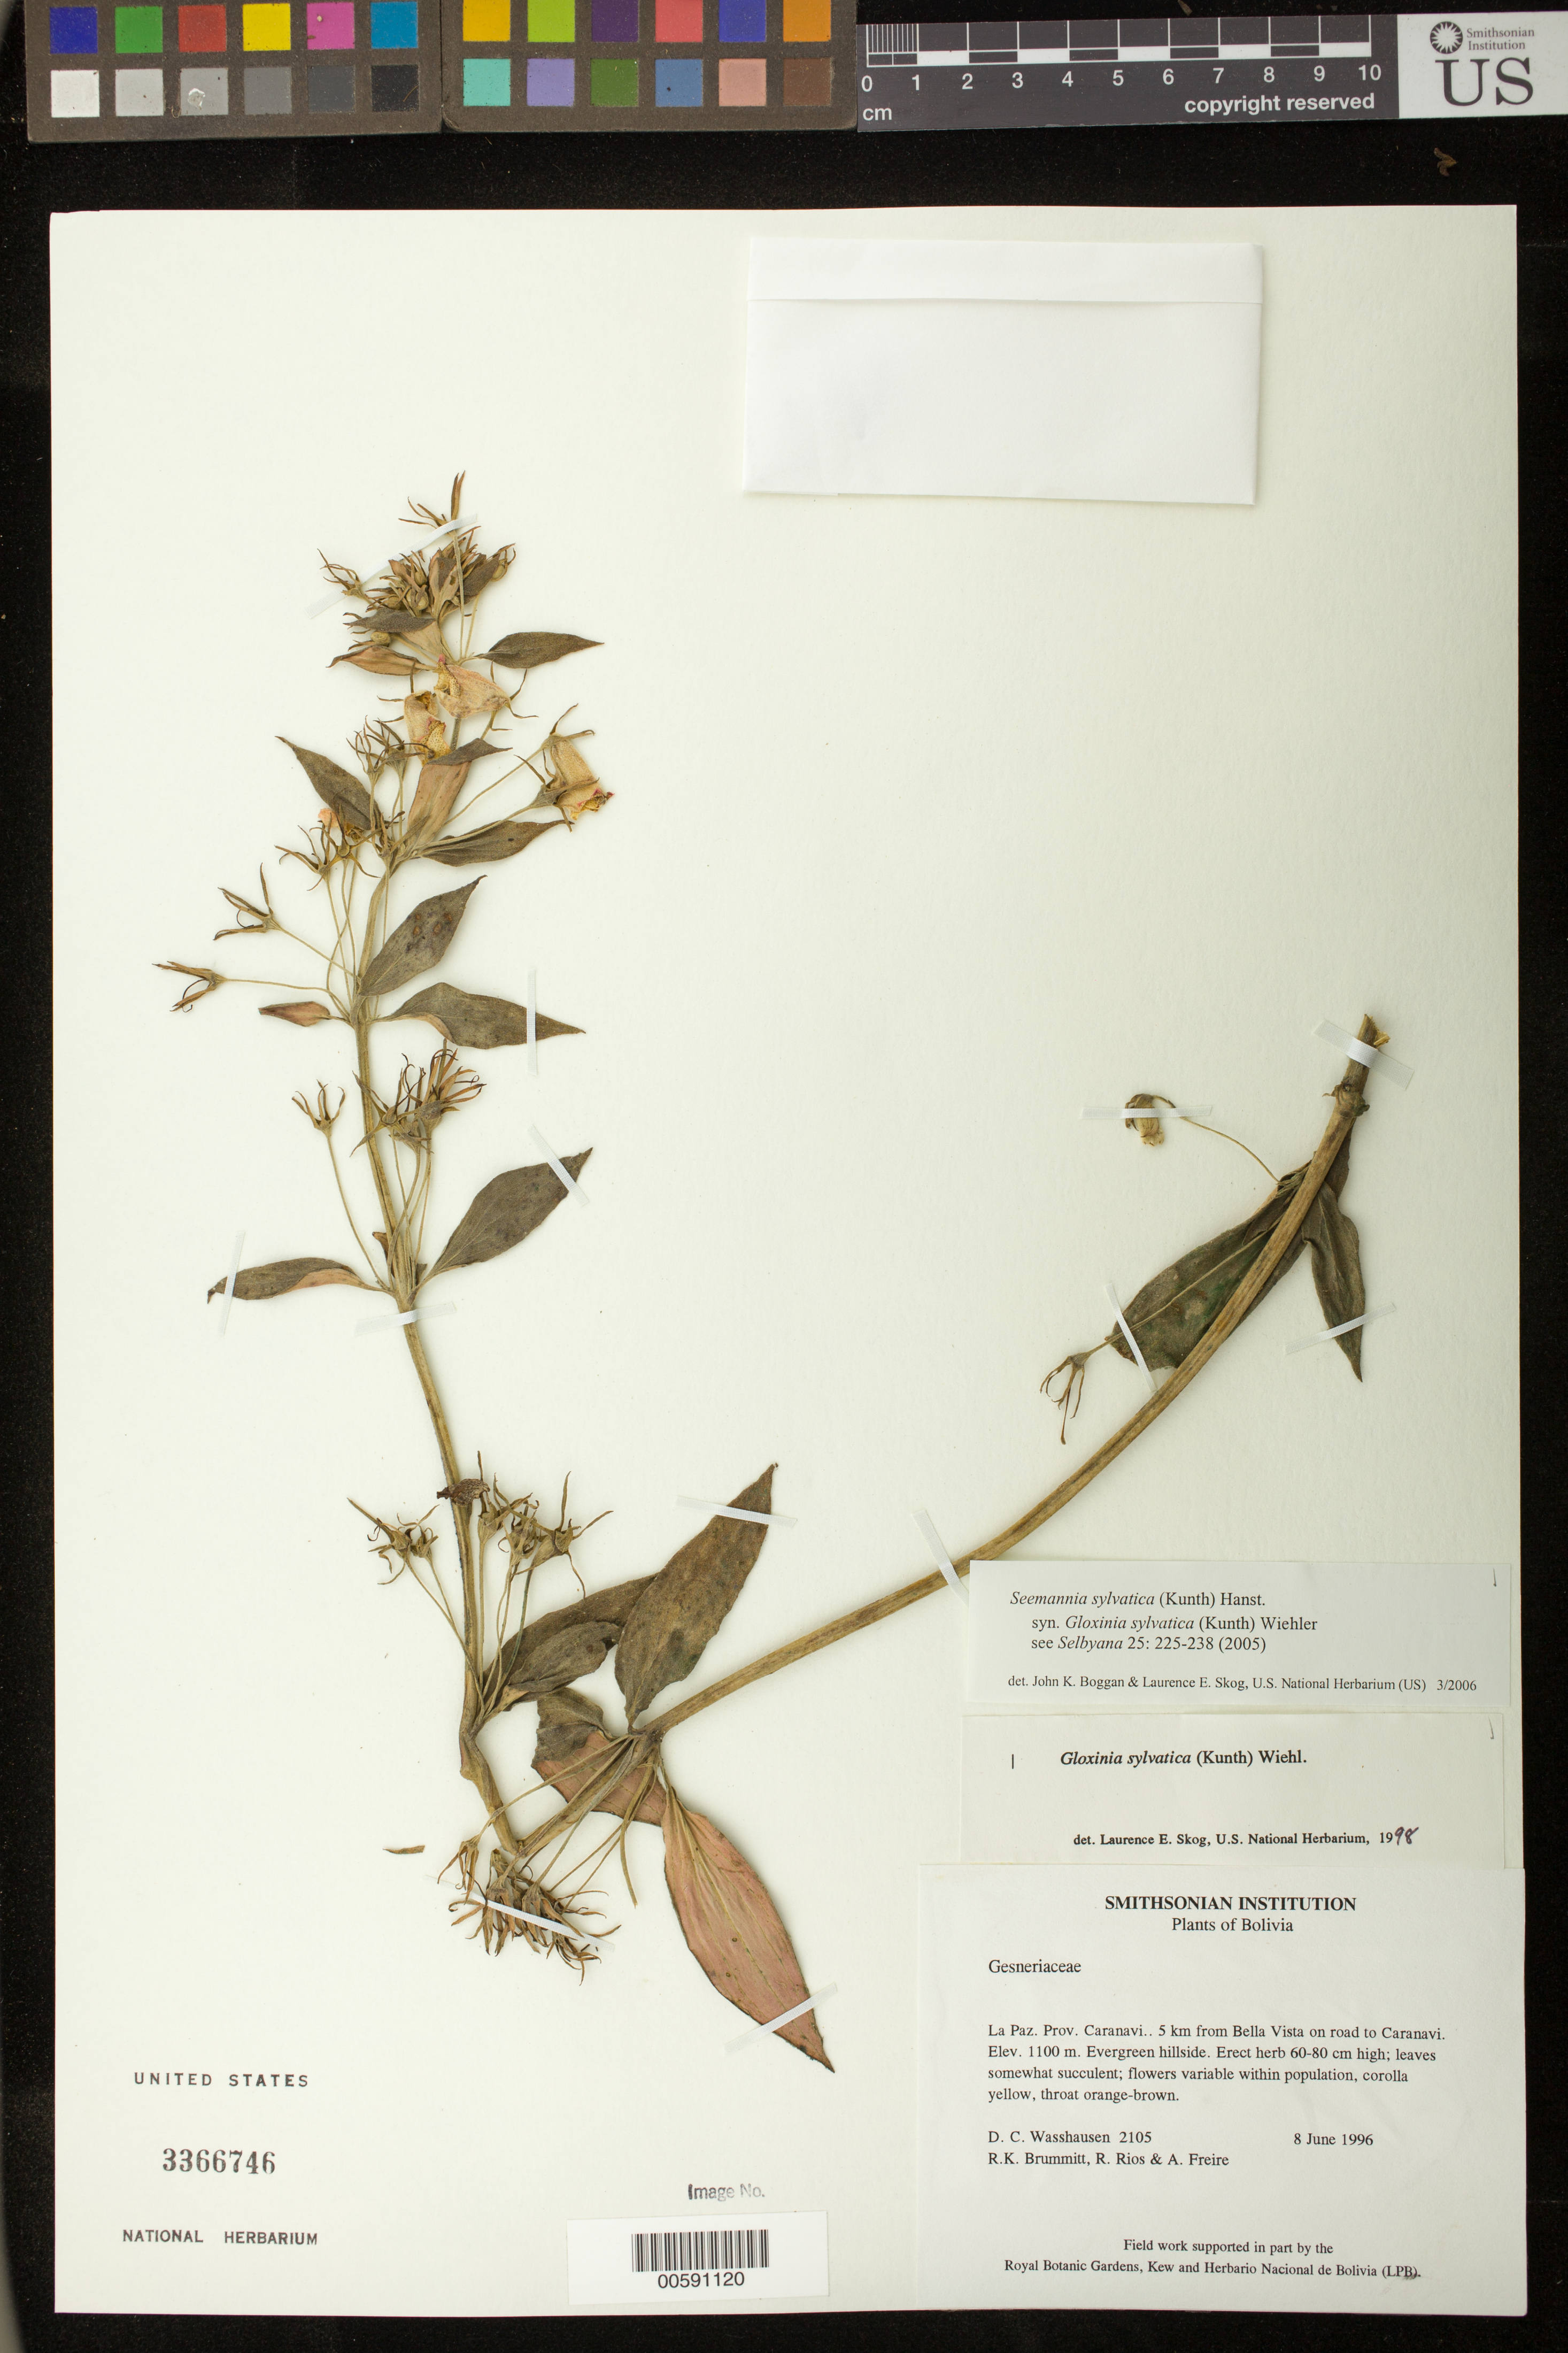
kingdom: Plantae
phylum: Tracheophyta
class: Magnoliopsida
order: Lamiales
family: Gesneriaceae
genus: Seemannia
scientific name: Seemannia sylvatica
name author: (Kunth) Hanst.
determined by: Boggan, J. K.; Skog, L. E.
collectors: D. C. Wasshausen, R. K. Brummitt, R. Rios & A. Freire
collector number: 2105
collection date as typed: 08 Jun 1996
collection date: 1996-06-08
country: Bolivia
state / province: La Paz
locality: Prov. Caranavi; 5 km from Bella Vista on road to Caranavi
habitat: Evergreen hillside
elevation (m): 1100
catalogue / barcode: US 3366746